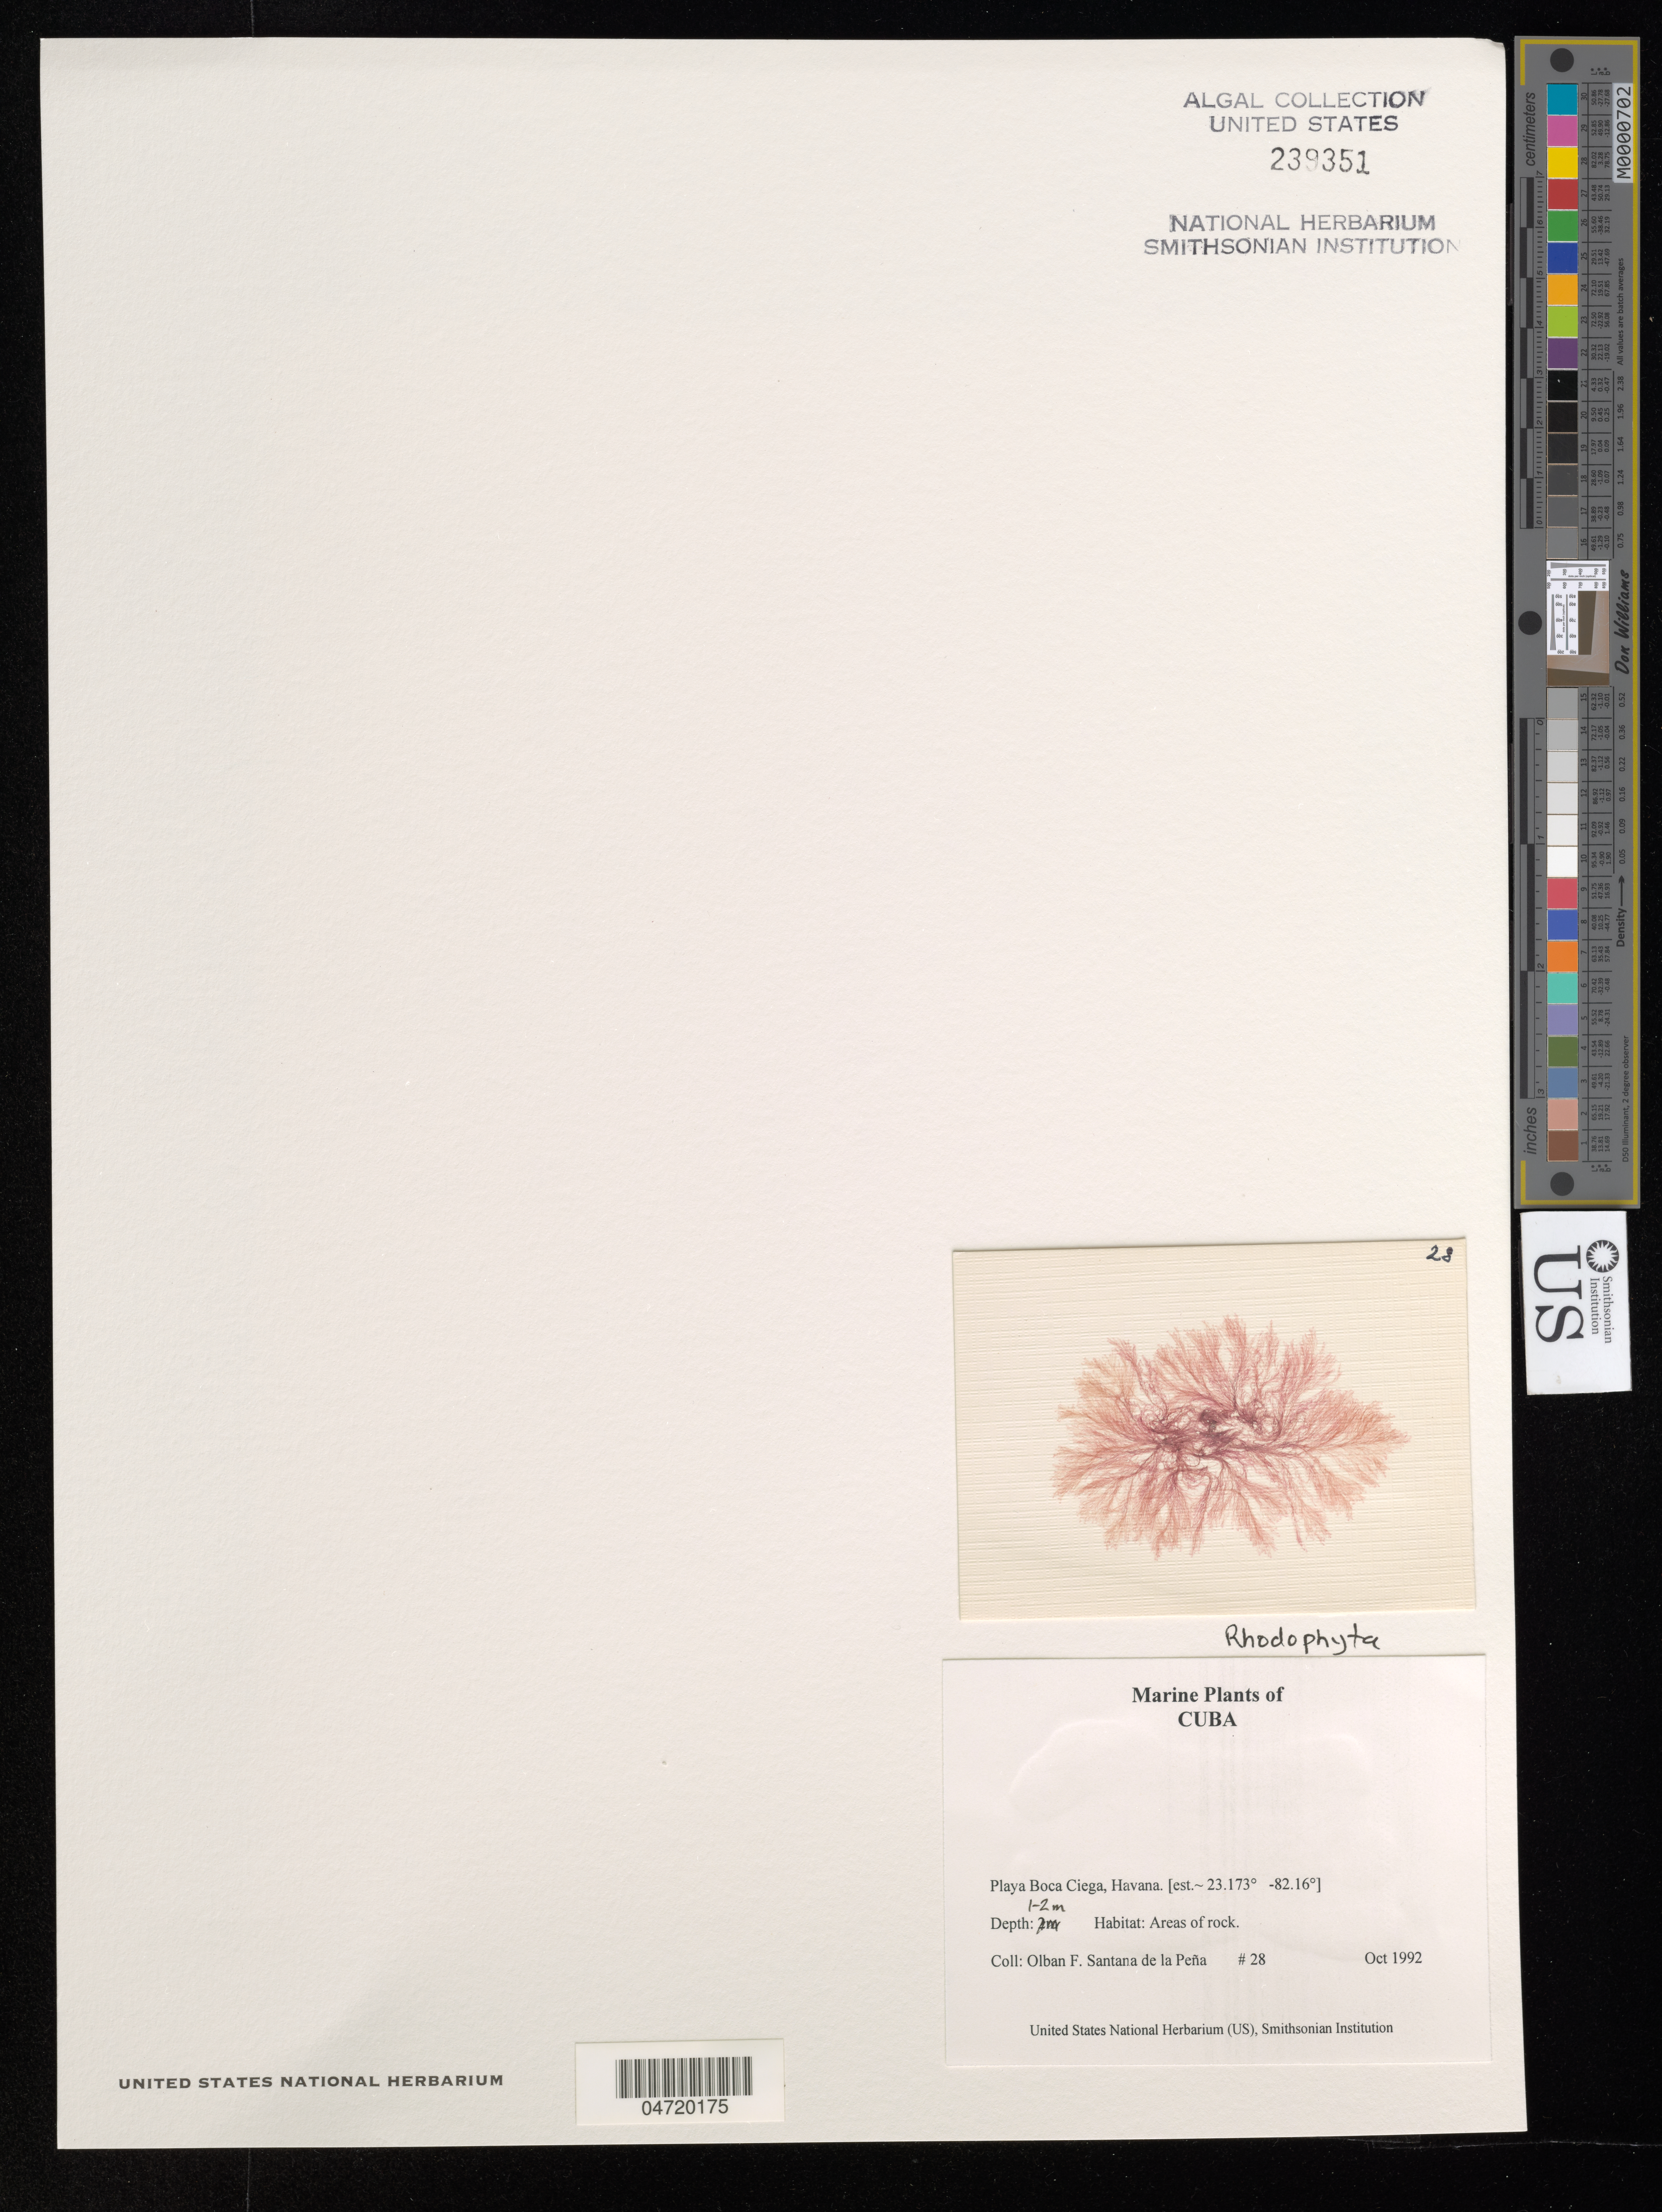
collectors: O. Santana de la Peña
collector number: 28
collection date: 1992-10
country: Cuba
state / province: La Habana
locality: Playa Boca Ciega, Havana.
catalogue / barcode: US 239351